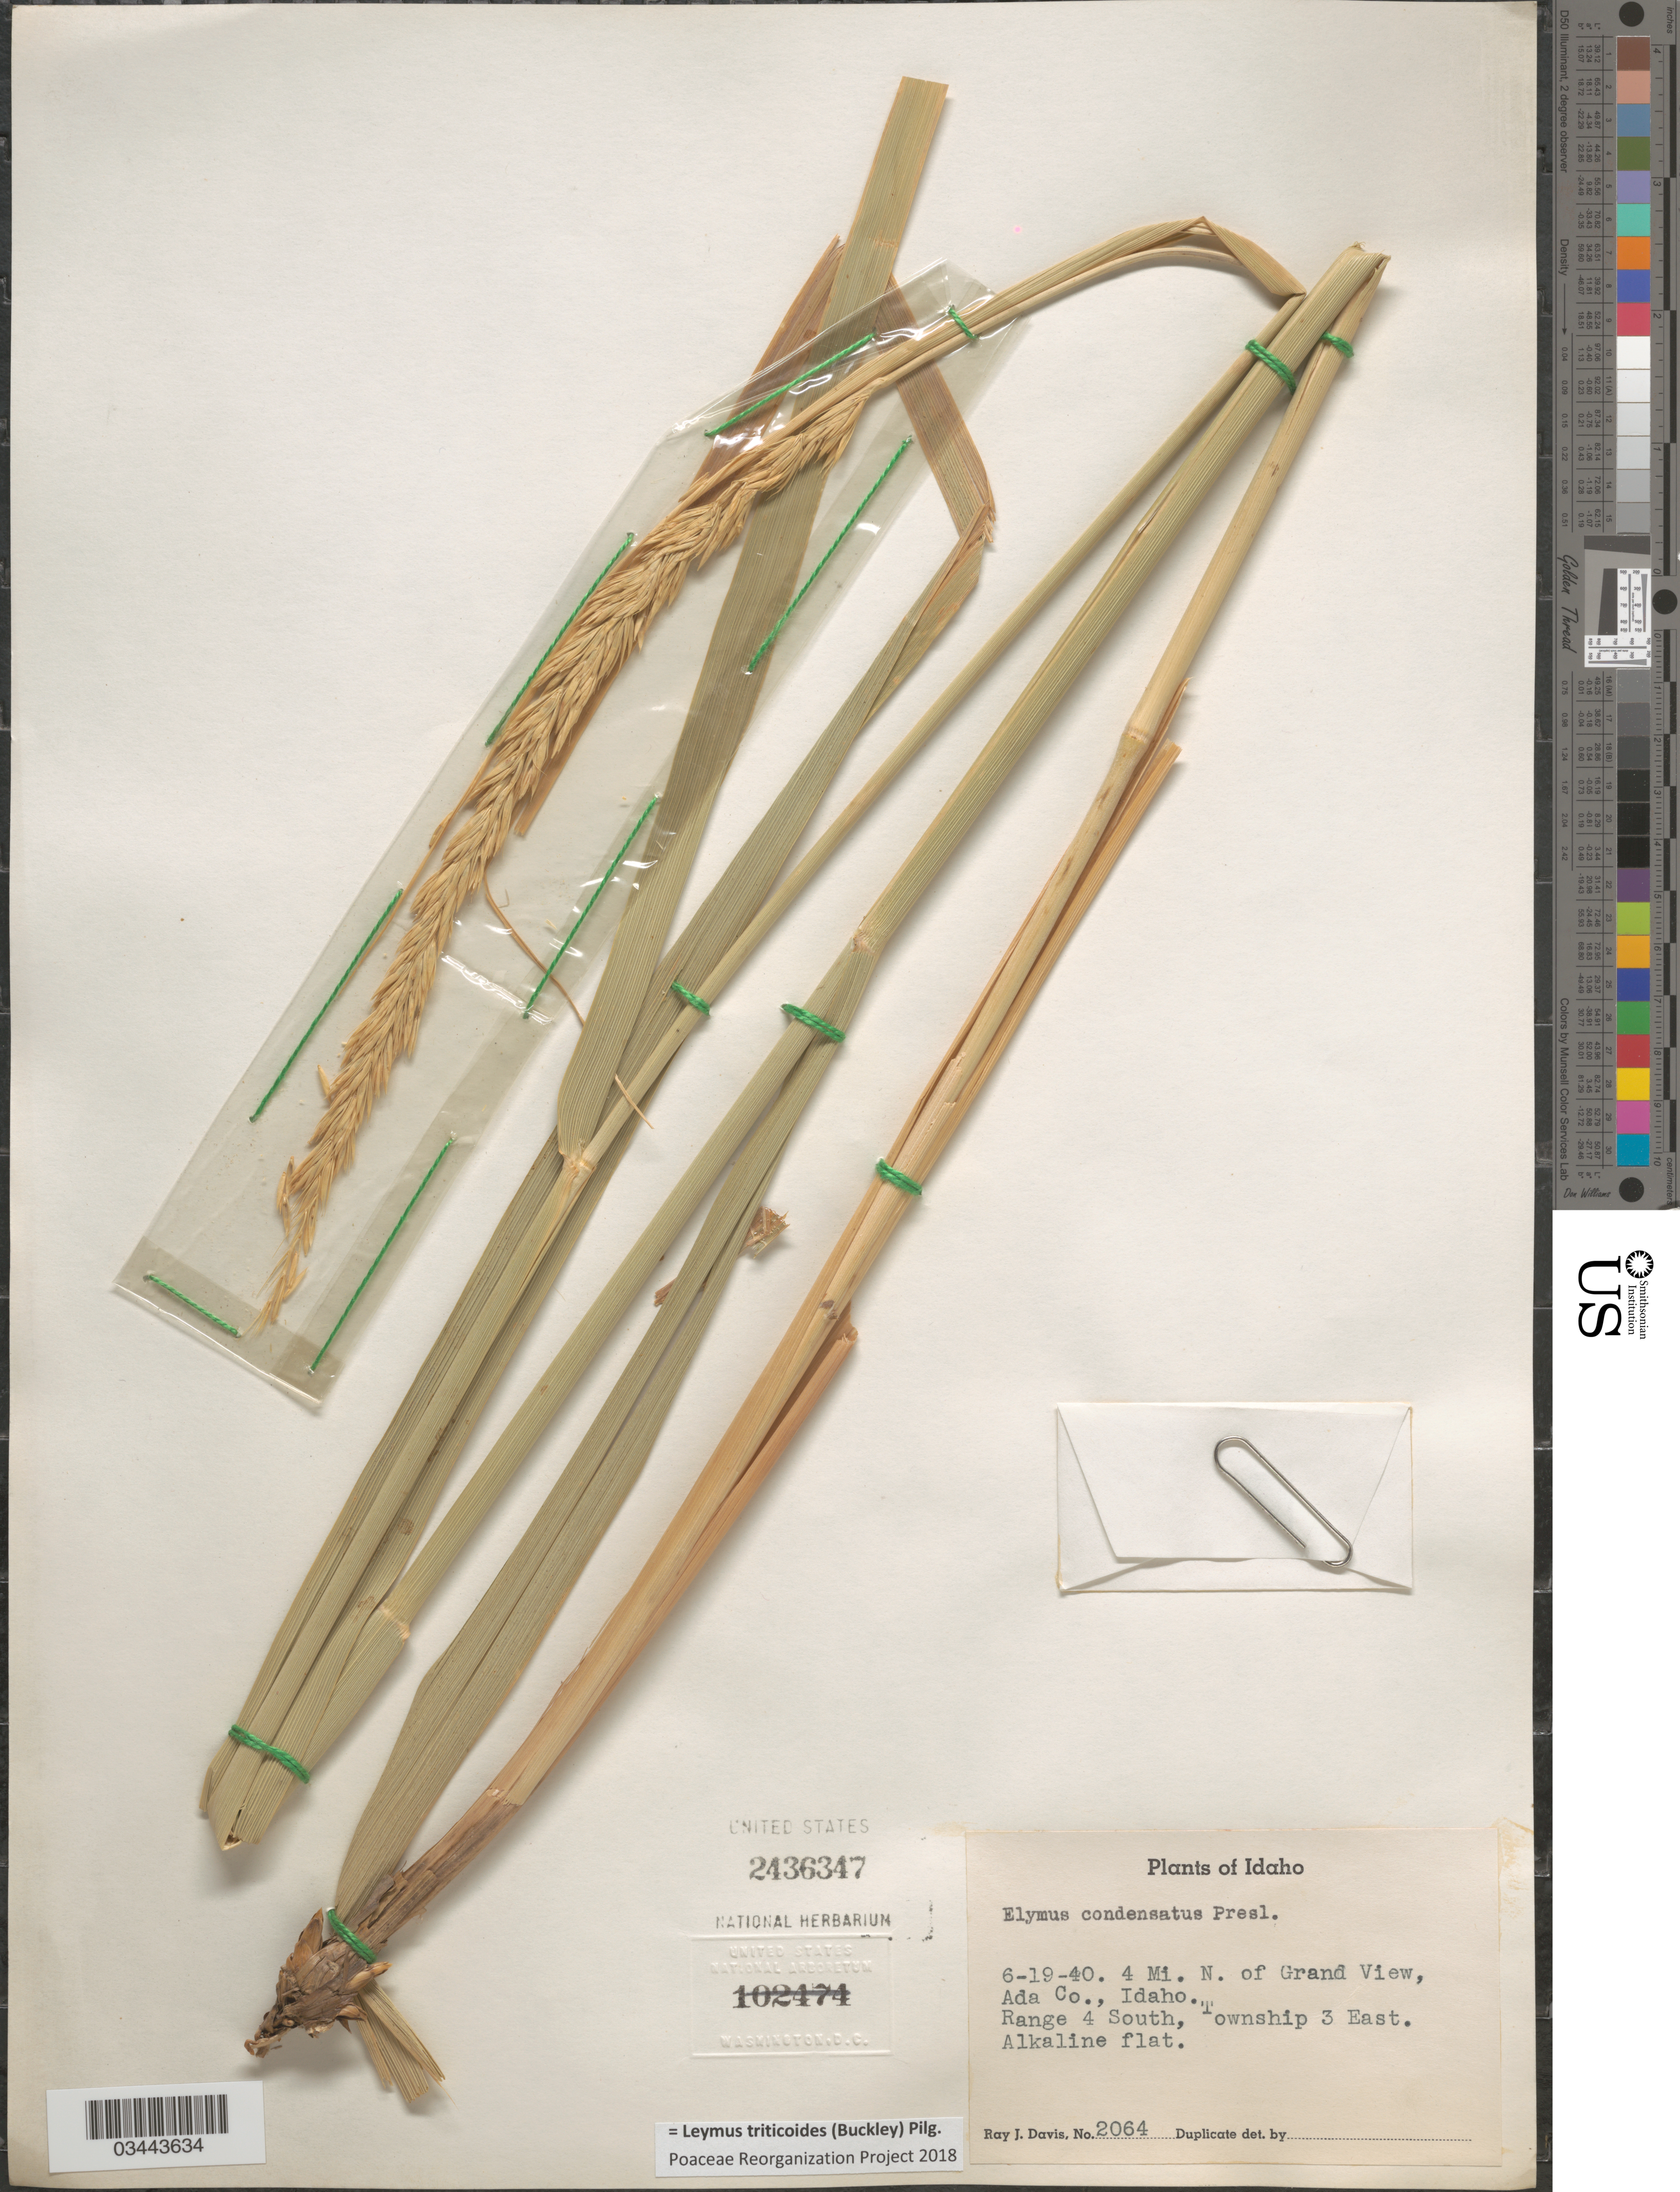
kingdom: Plantae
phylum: Tracheophyta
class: Liliopsida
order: Poales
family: Poaceae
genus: Leymus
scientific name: Leymus triticoides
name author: (Buckley) Pilg.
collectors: R. Davis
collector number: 2064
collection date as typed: Transcribed d/m/y: 19/6/40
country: United States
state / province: Idaho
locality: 4 Mi. N. of Grand View, Ada Co. Range 4 South, Township 3 East. Alkaline flat.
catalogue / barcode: US 2436347